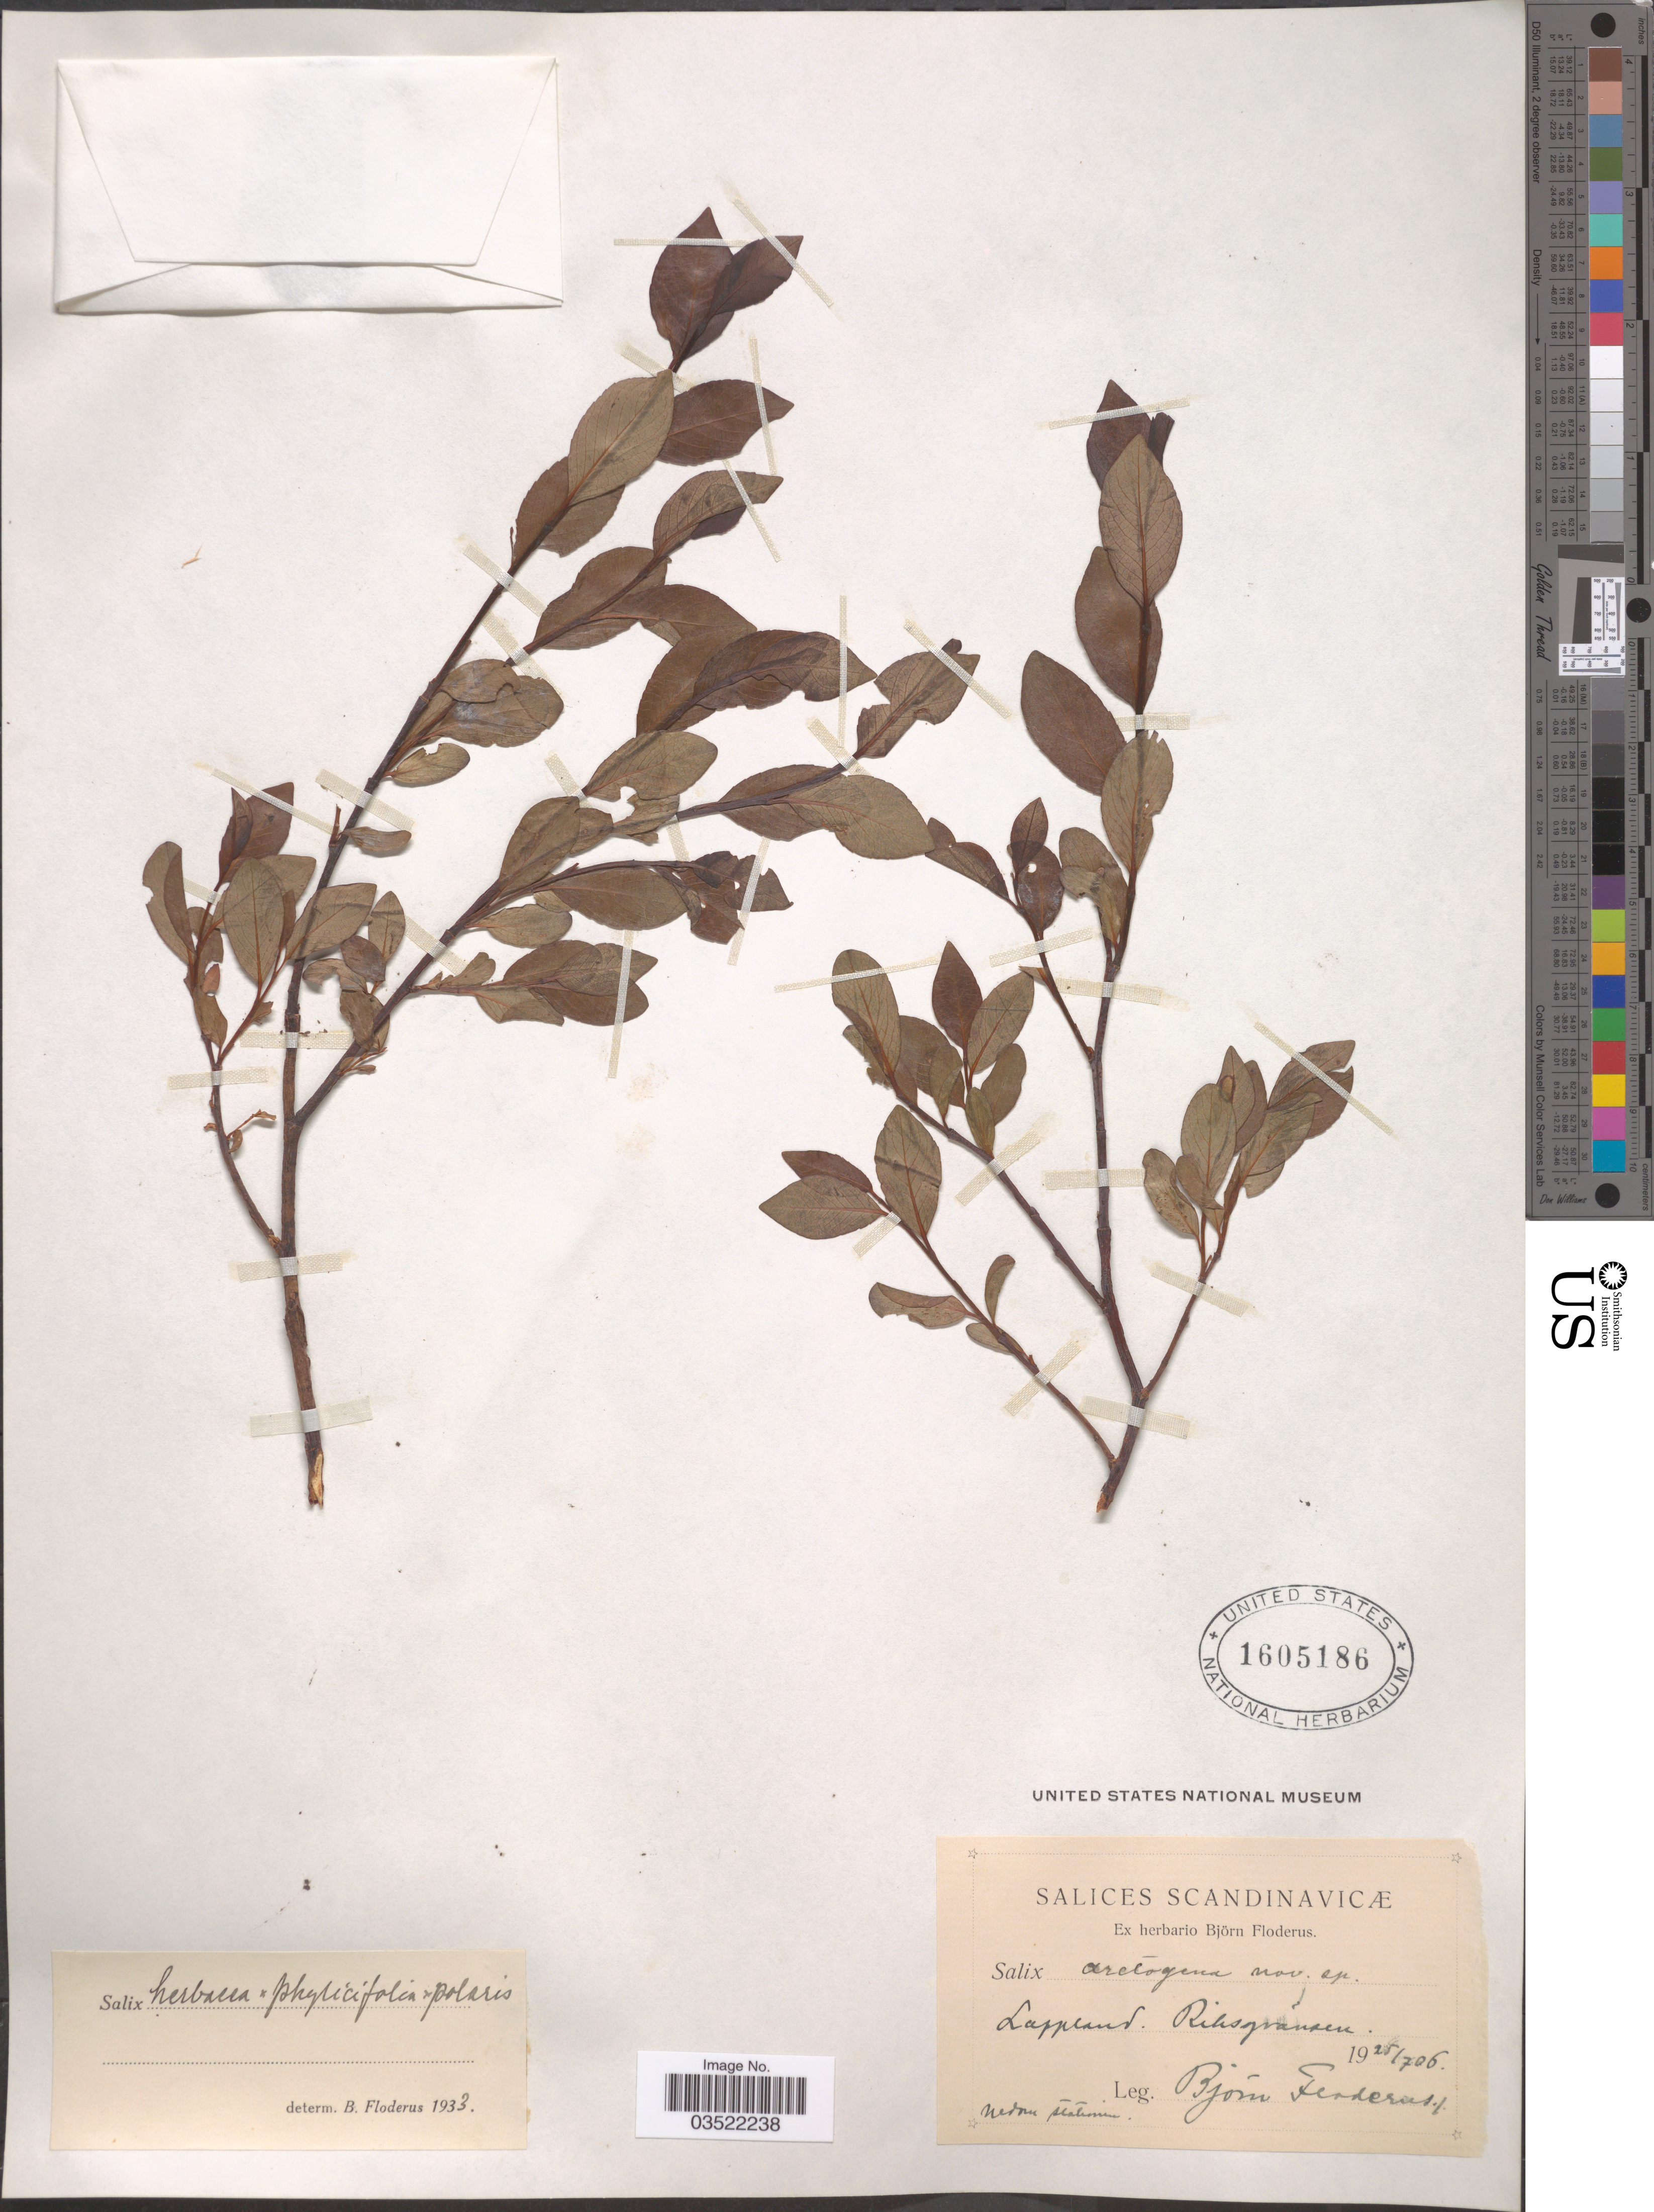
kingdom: Plantae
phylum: Tracheophyta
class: Magnoliopsida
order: Malpighiales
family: Salicaceae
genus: Salix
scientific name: Salix herbacea x S. phylicifolia L. x S. polaris Wahlenb.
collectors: B. G. O. Floderus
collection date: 1906-07-25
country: Sweden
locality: Scandinavicæ. Lappland. Riksgrãnsen.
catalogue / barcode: US 1605186